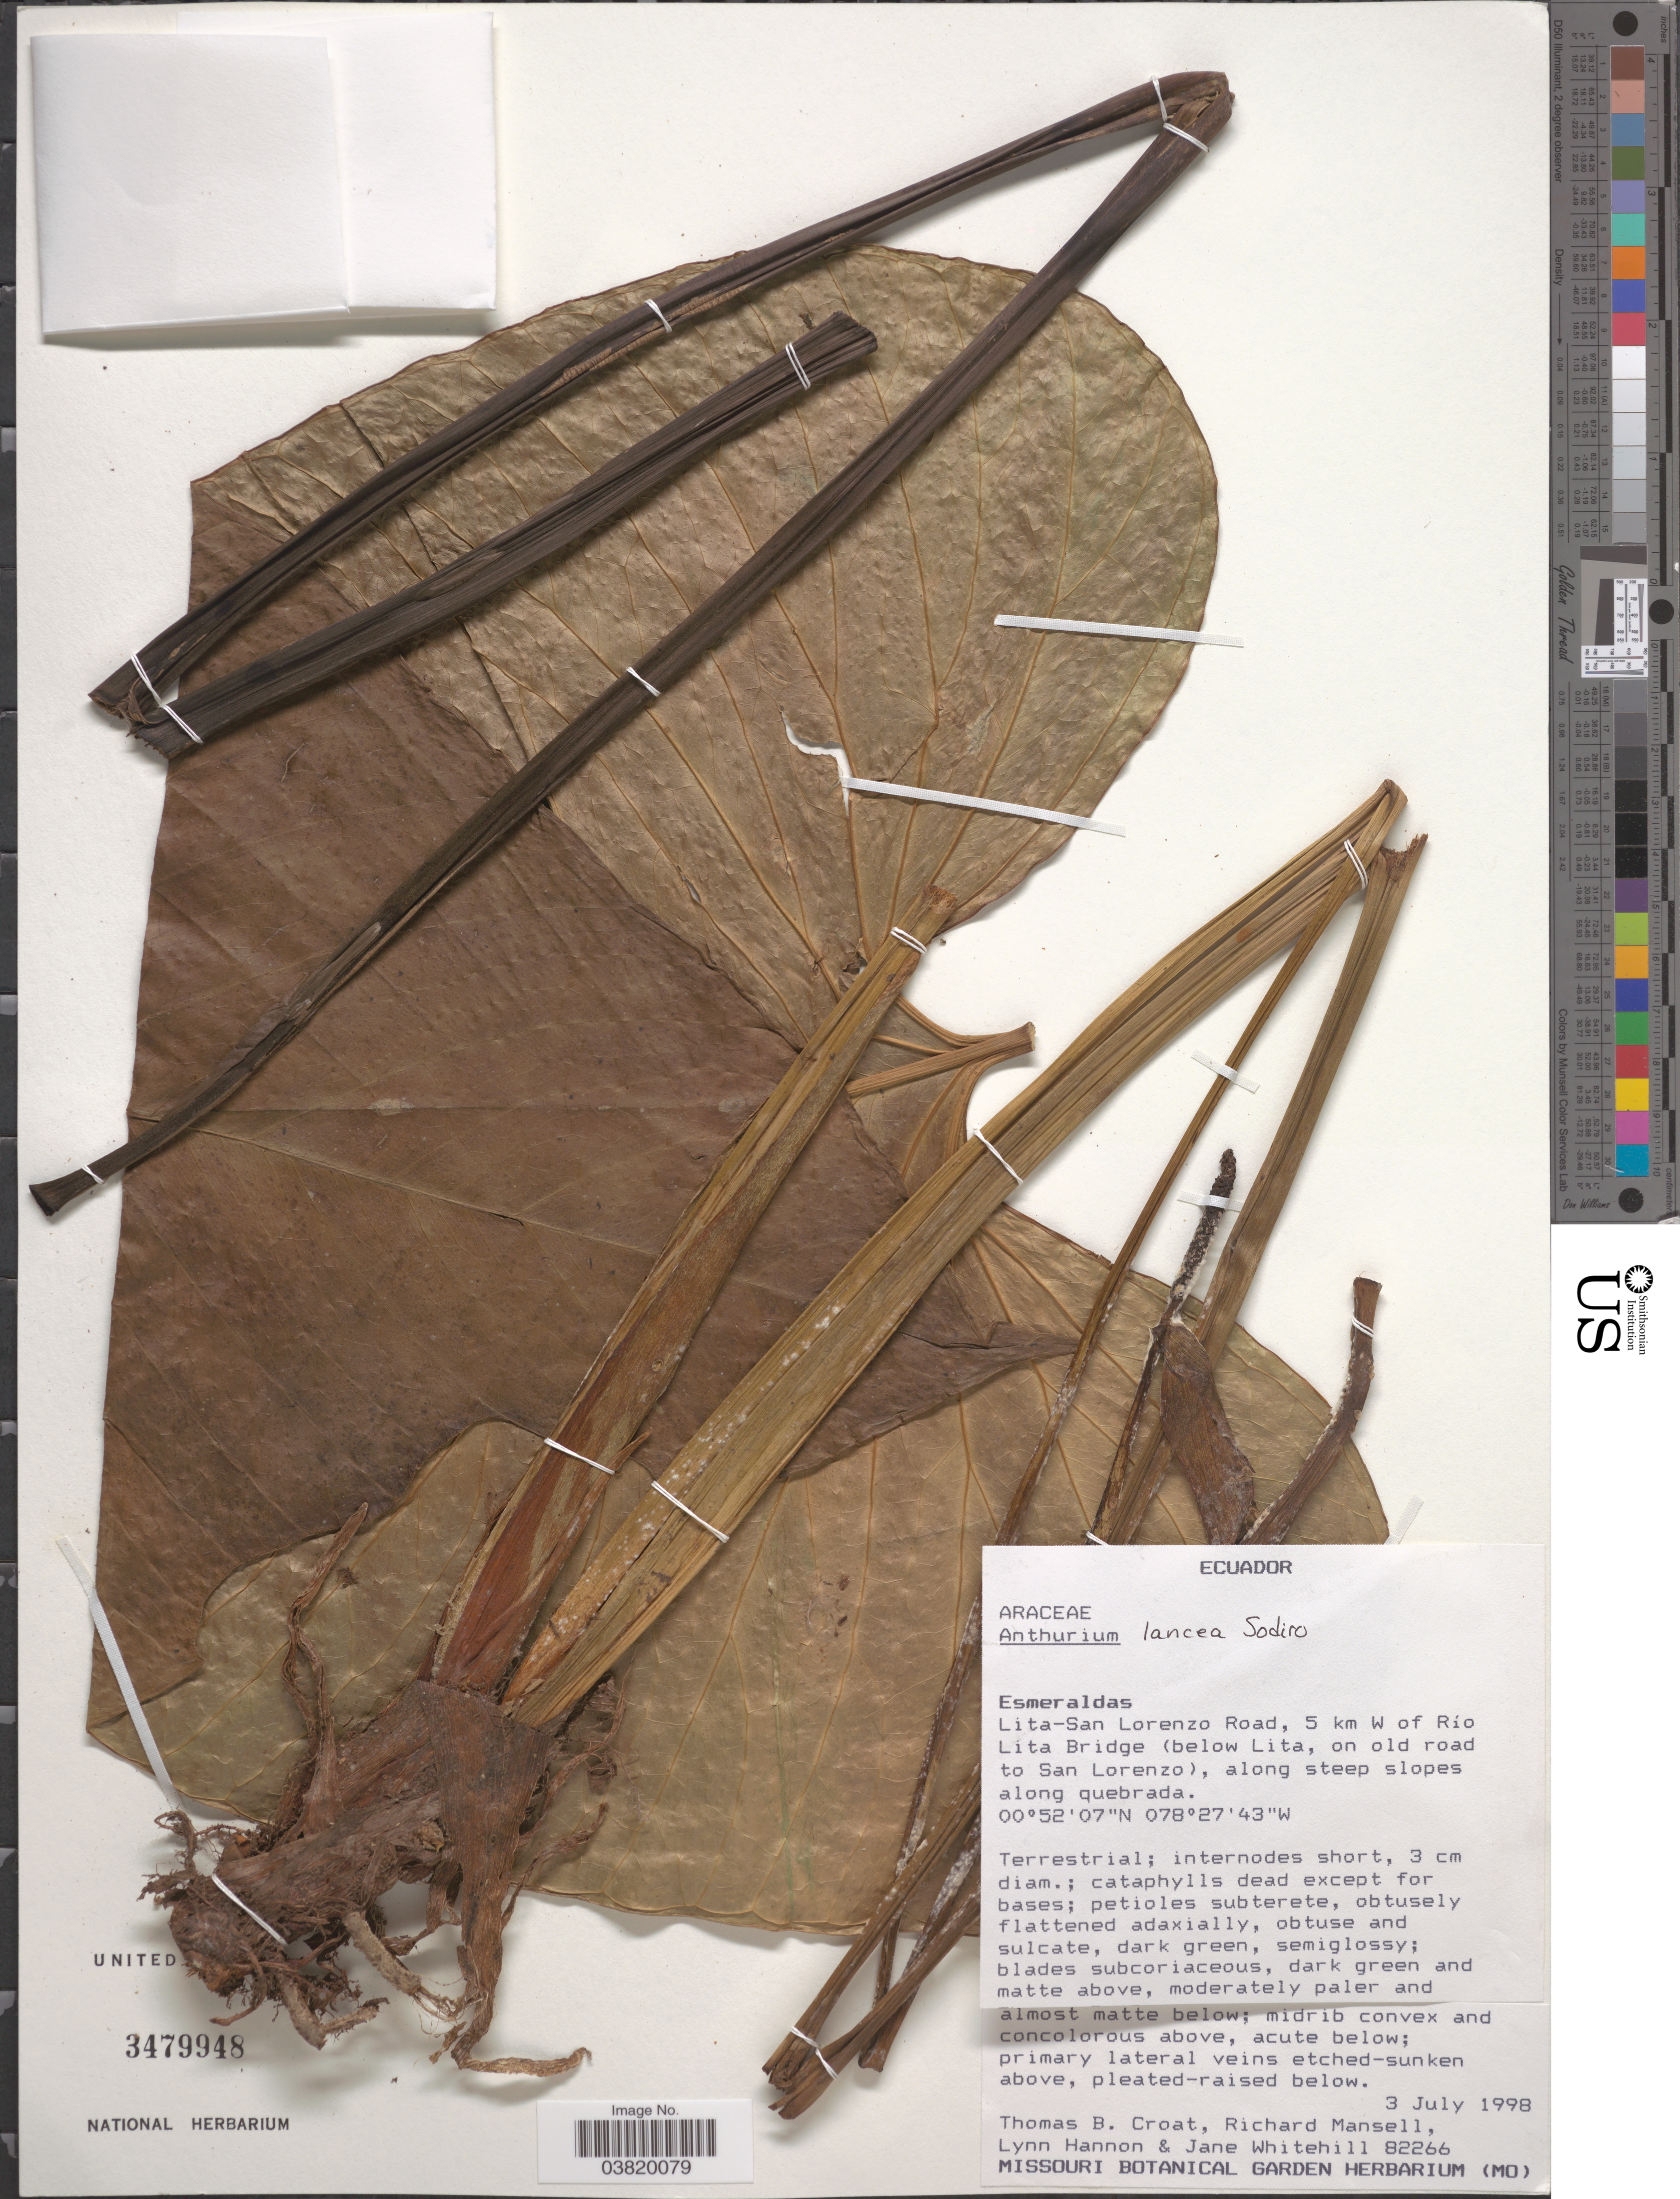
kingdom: Plantae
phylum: Tracheophyta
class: Liliopsida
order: Alismatales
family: Araceae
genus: Anthurium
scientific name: Anthurium lancea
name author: Sodiro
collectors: T. B. Croat, R. Mansell, L. Hannon & J. Whitehill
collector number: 82266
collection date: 1998-07-03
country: Ecuador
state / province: Esmeraldas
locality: Lita-San Lorenzo Road, 5 km W of Río Lita Bridge (below Lita, on old road to San Lorenzo), along steep slopes along quebrada.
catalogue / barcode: US 3479948